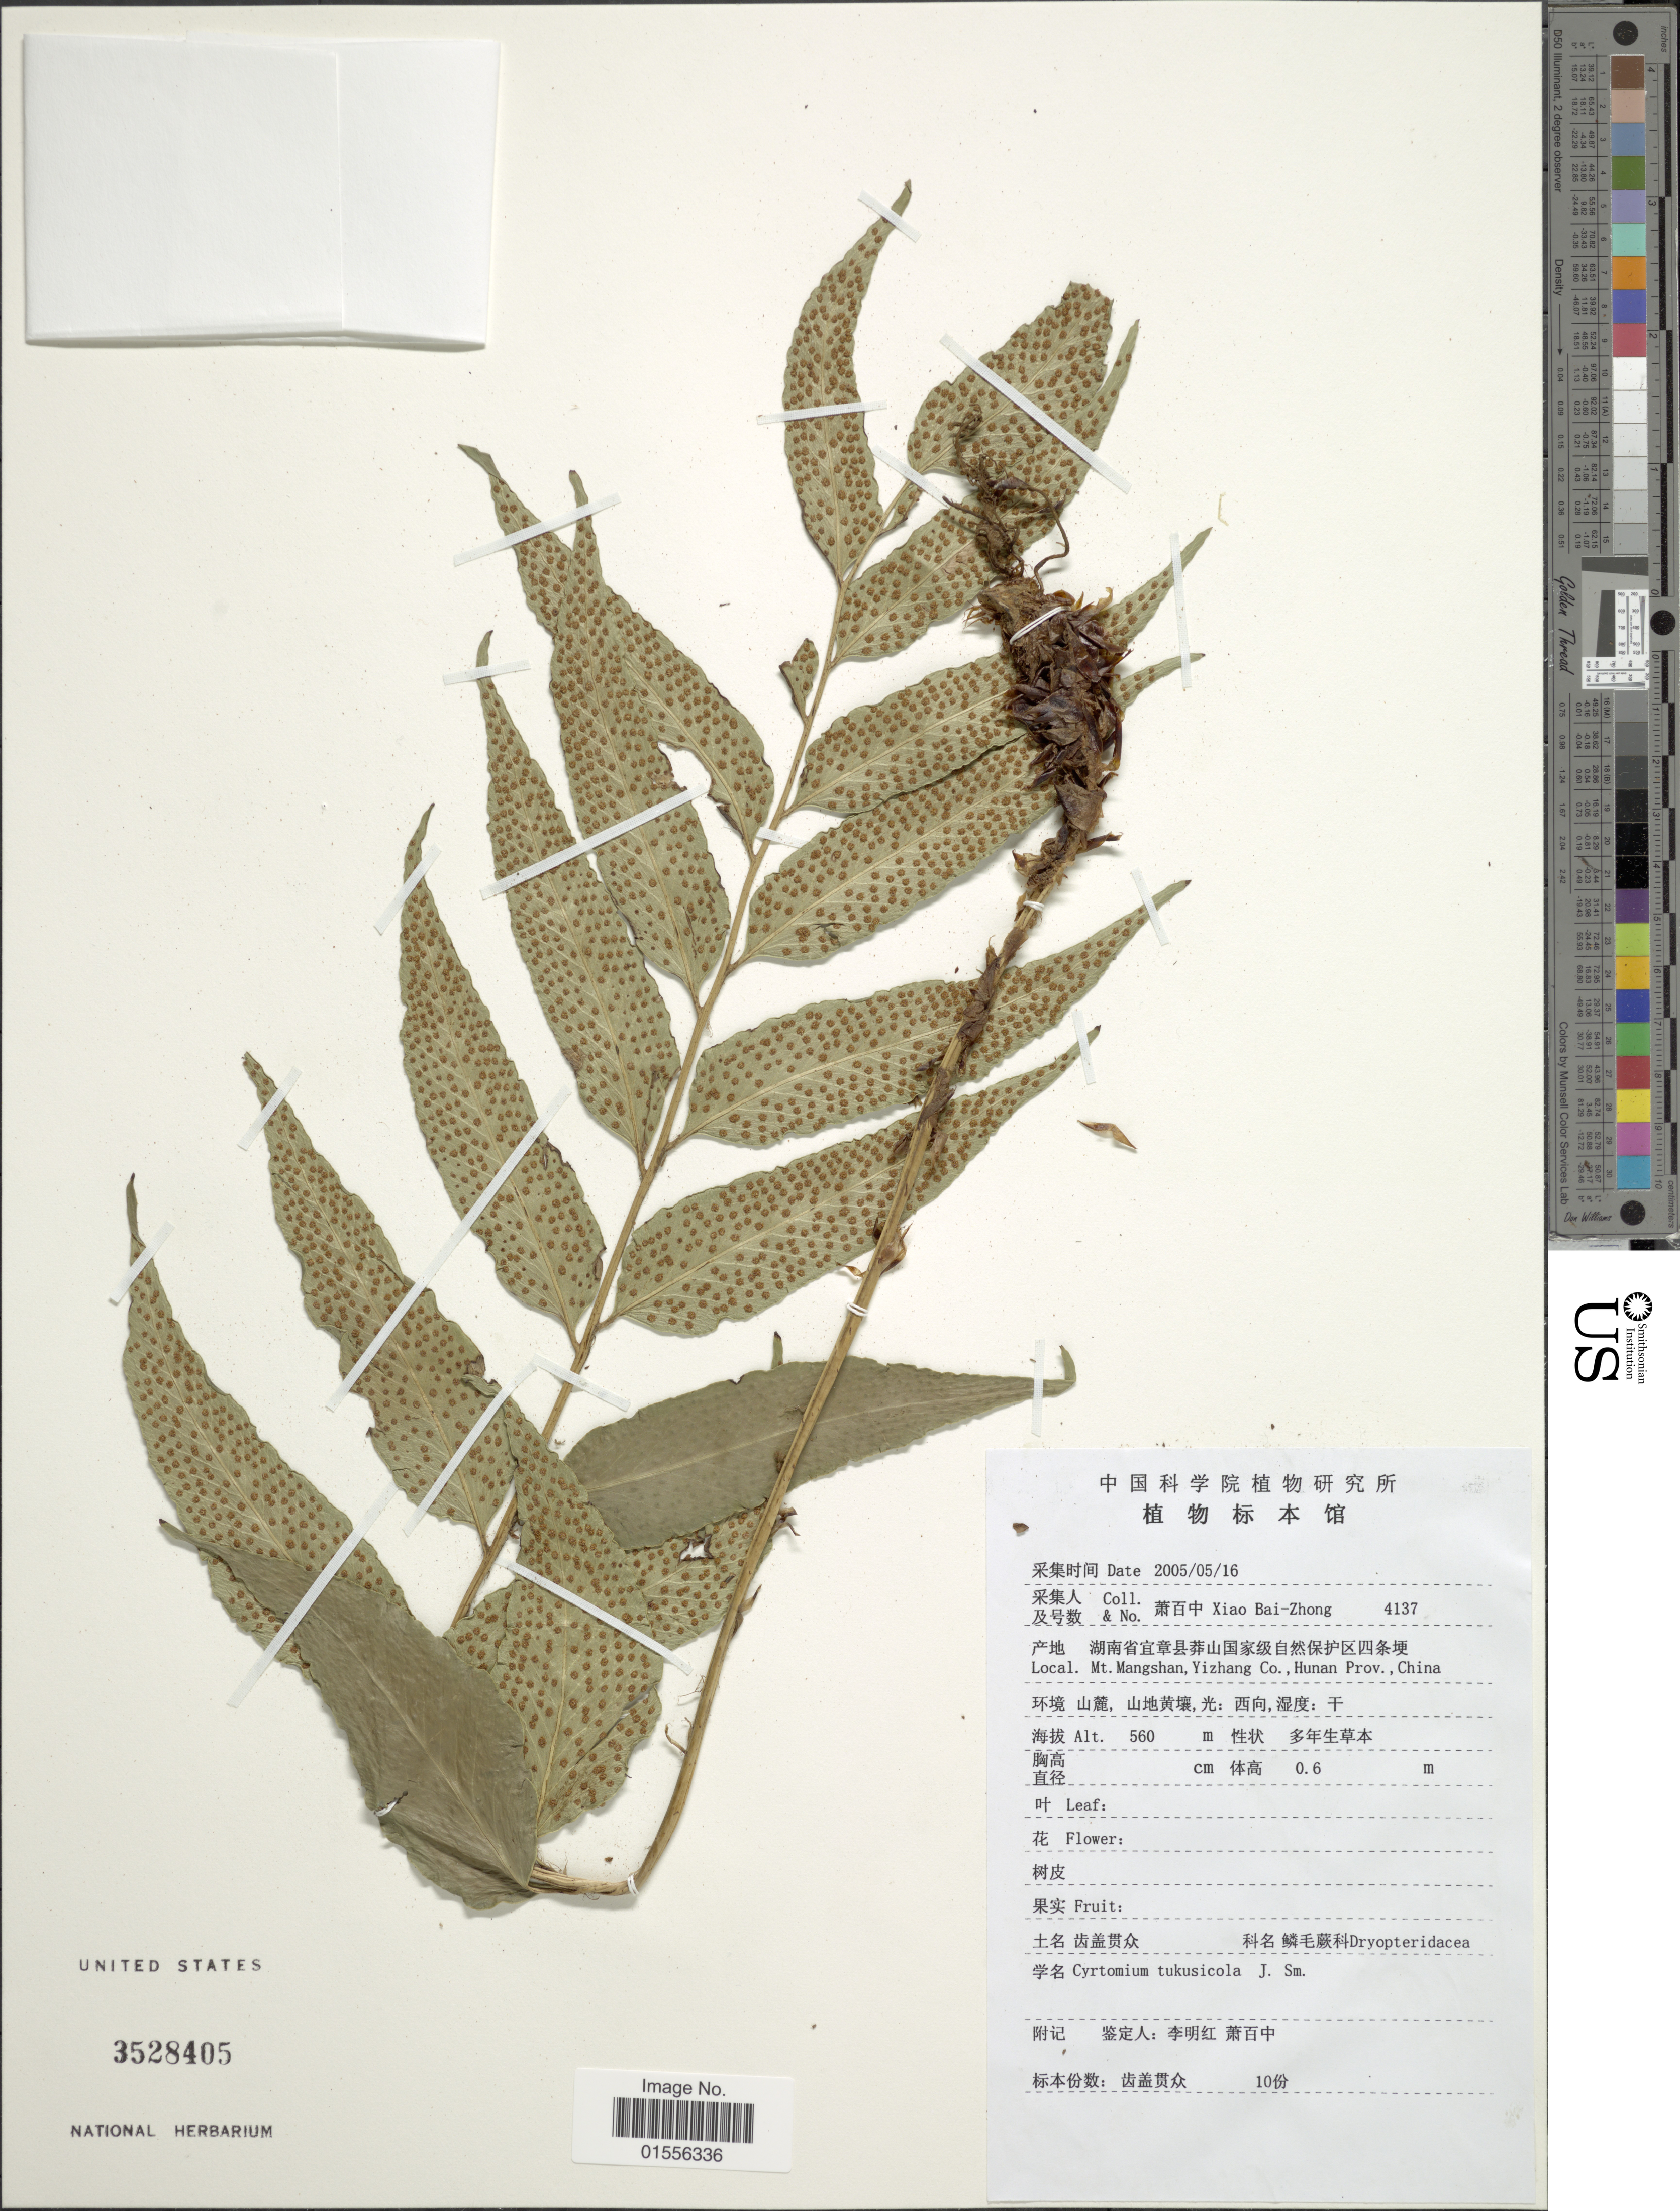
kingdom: Plantae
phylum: Tracheophyta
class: Polypodiopsida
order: Polypodiales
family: Dryopteridaceae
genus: Cyrtomium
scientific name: Cyrtomium tukusicola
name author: Tagawa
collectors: B. Z. Xiao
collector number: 4137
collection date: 2005-05-16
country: China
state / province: Hunan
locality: Mt Mangshan, Yizhang Co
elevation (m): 560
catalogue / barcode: US 3528405